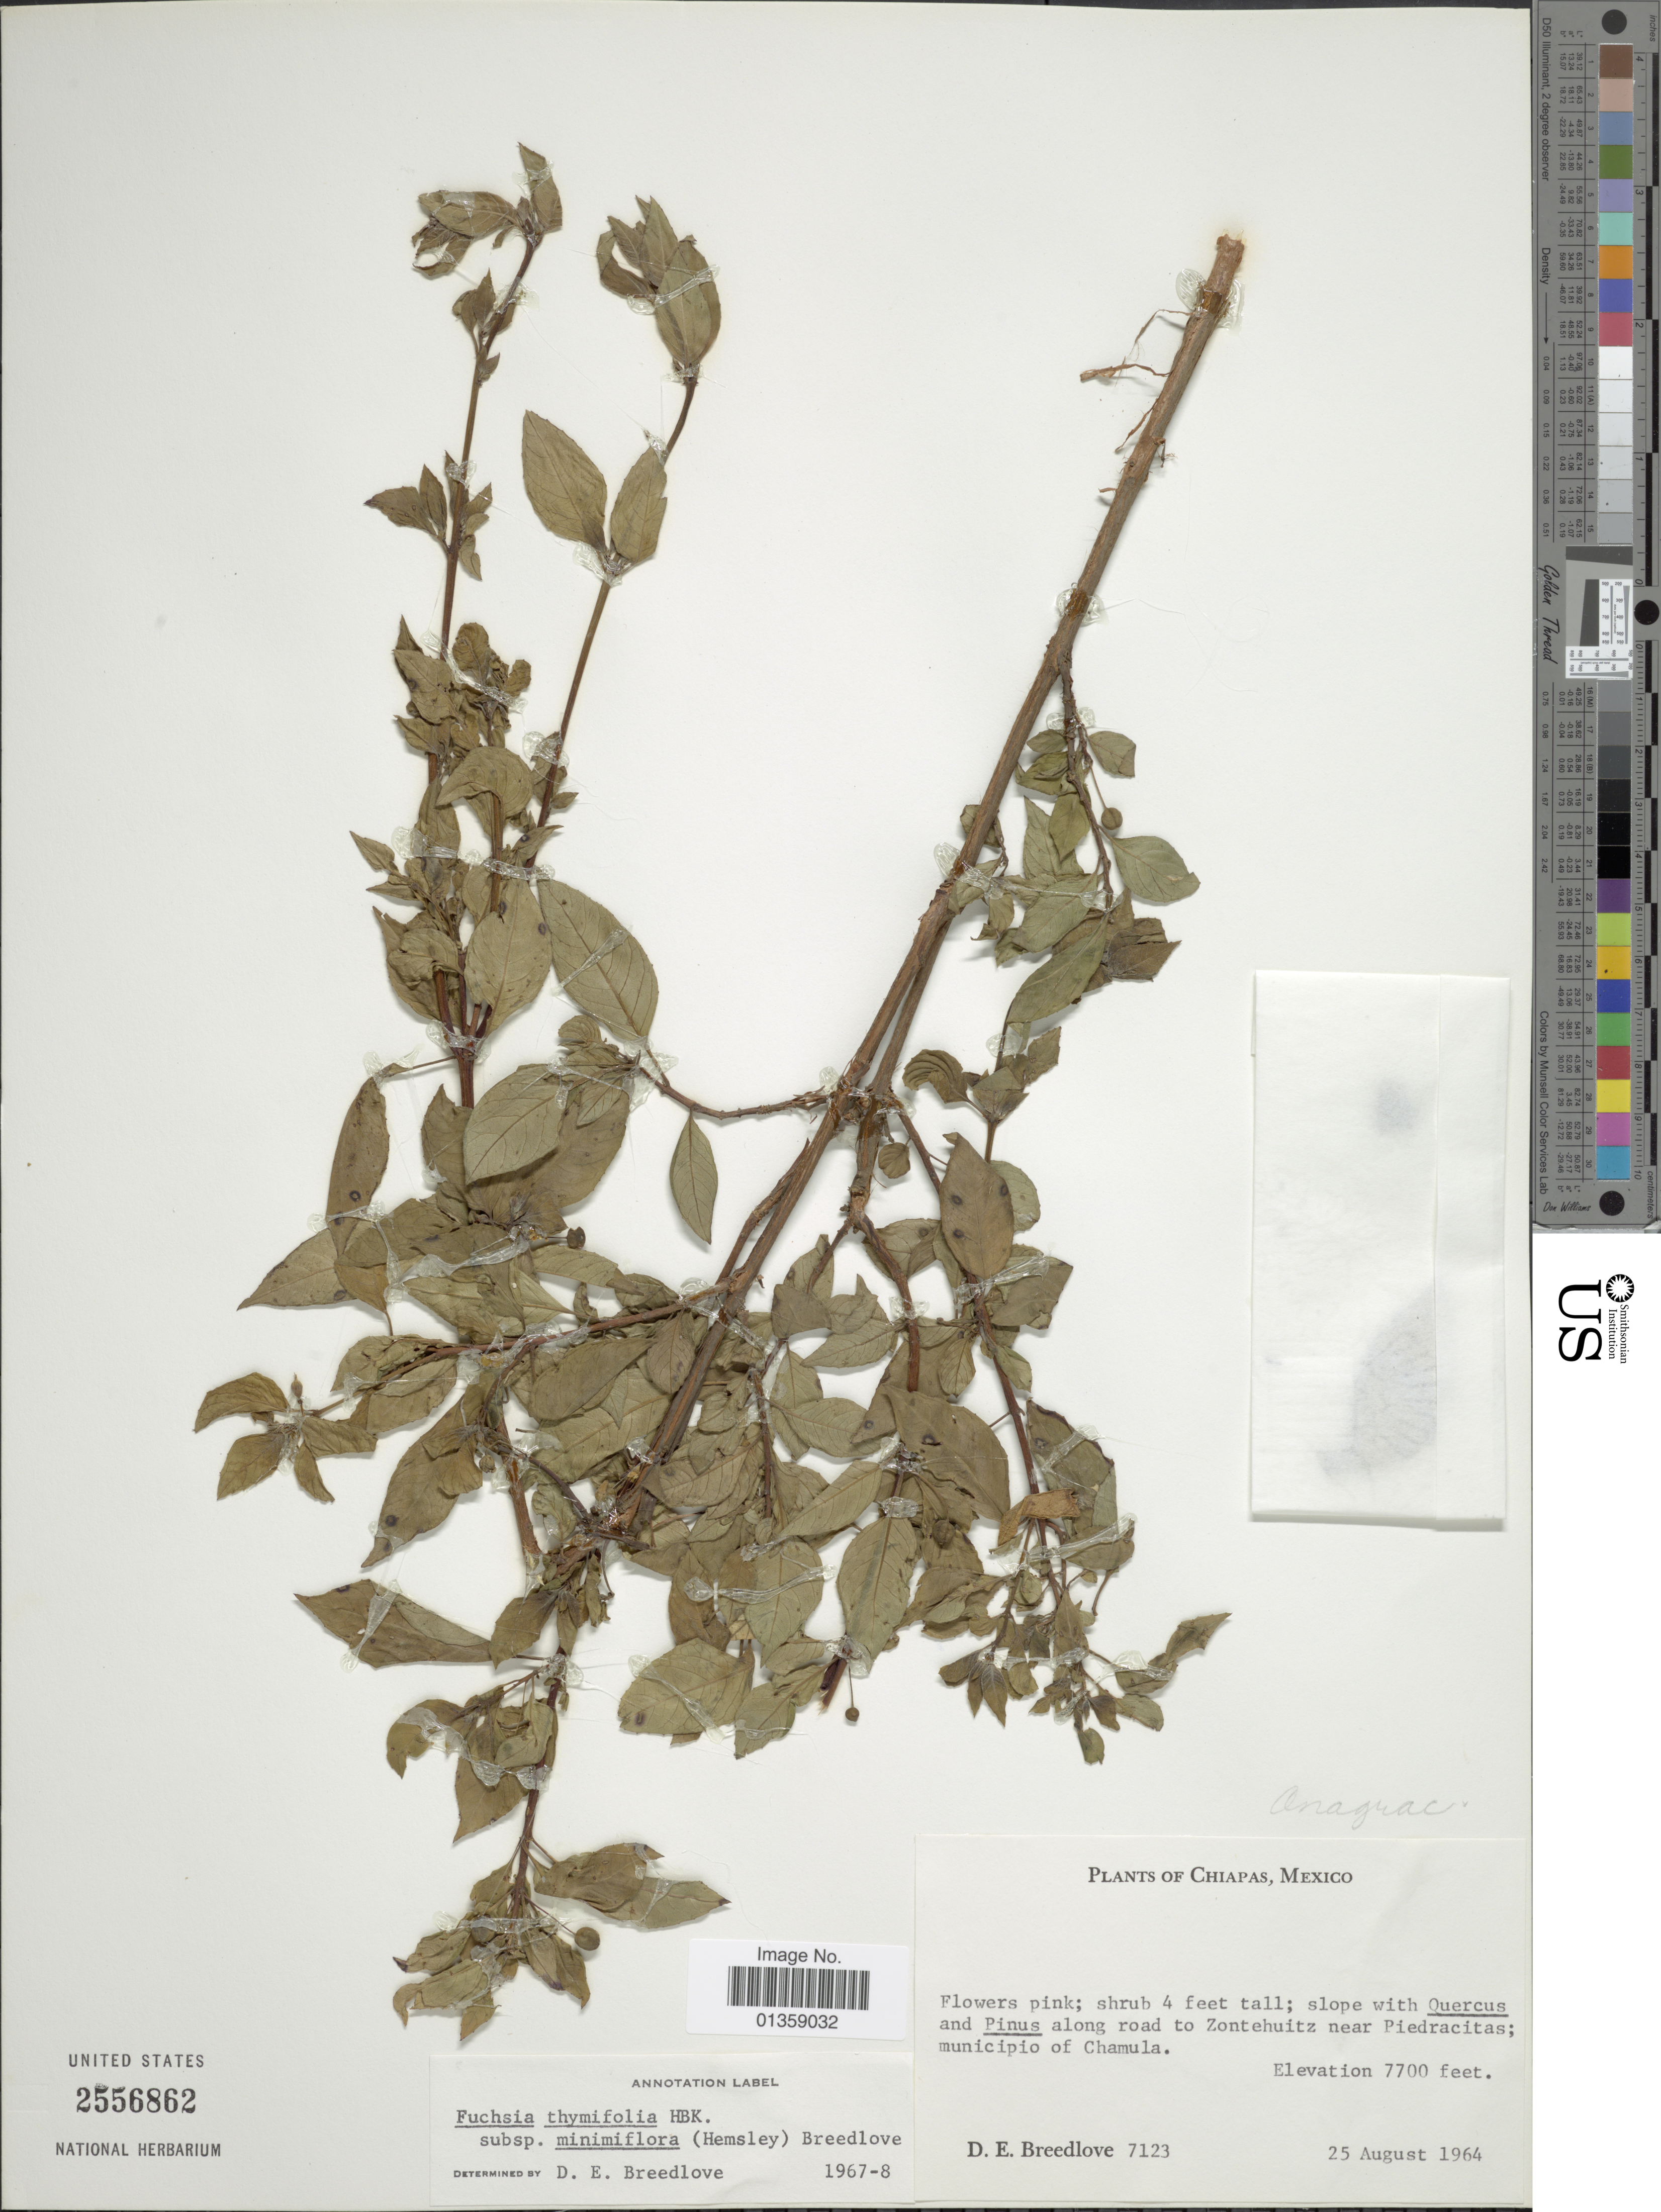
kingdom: Plantae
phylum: Tracheophyta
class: Magnoliopsida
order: Myrtales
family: Onagraceae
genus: Fuchsia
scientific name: Fuchsia thymifolia subsp. minimiflora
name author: (Hemsl.) Breedlove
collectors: D. E. Breedlove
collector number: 7123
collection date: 1964-08-25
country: Mexico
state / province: Chiapas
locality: Along road to Zontehuitz near Piedracitas; municipio of Chamula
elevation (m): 2347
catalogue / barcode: US 2556862